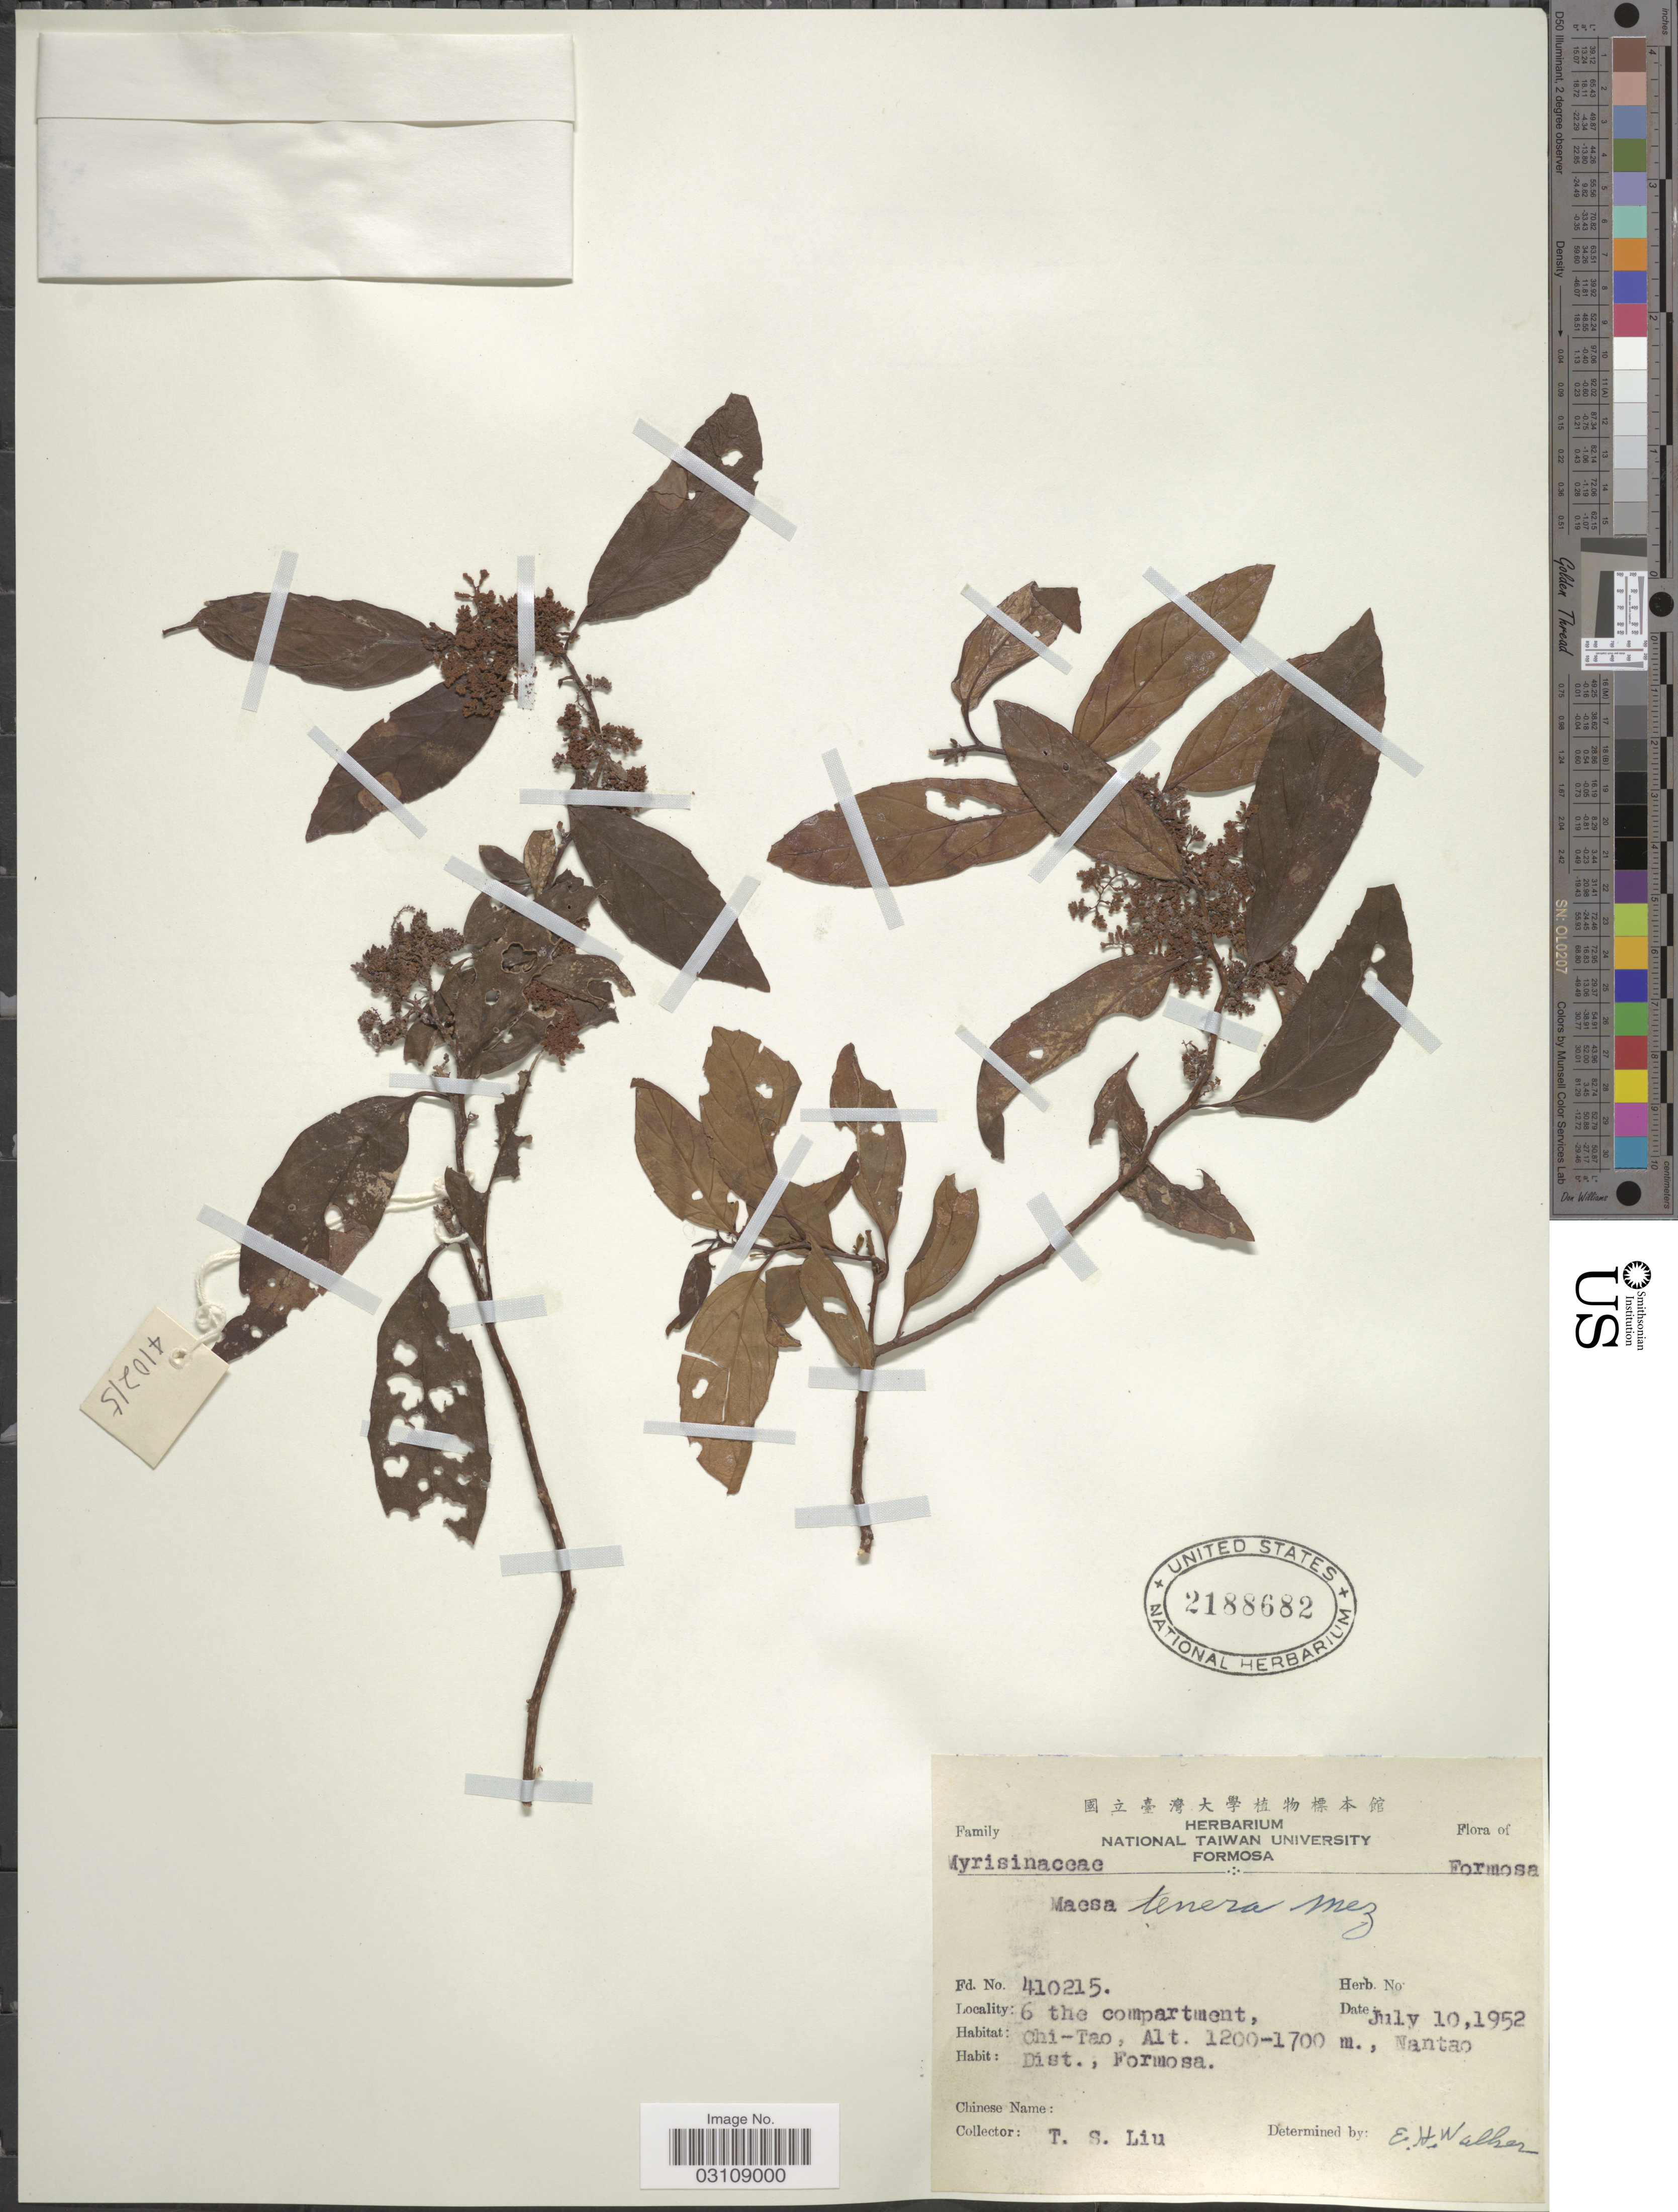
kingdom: Plantae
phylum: Tracheophyta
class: Magnoliopsida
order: Ericales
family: Primulaceae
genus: Maesa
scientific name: Maesa tenera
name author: Mez in Engl.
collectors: T. S. Liu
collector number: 410215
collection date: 1952-07-10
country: Taiwan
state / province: Nantou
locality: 6 the compartment, Chi-Tao, Nantao Dist.; Formosa.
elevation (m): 1200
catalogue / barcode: US 2188682